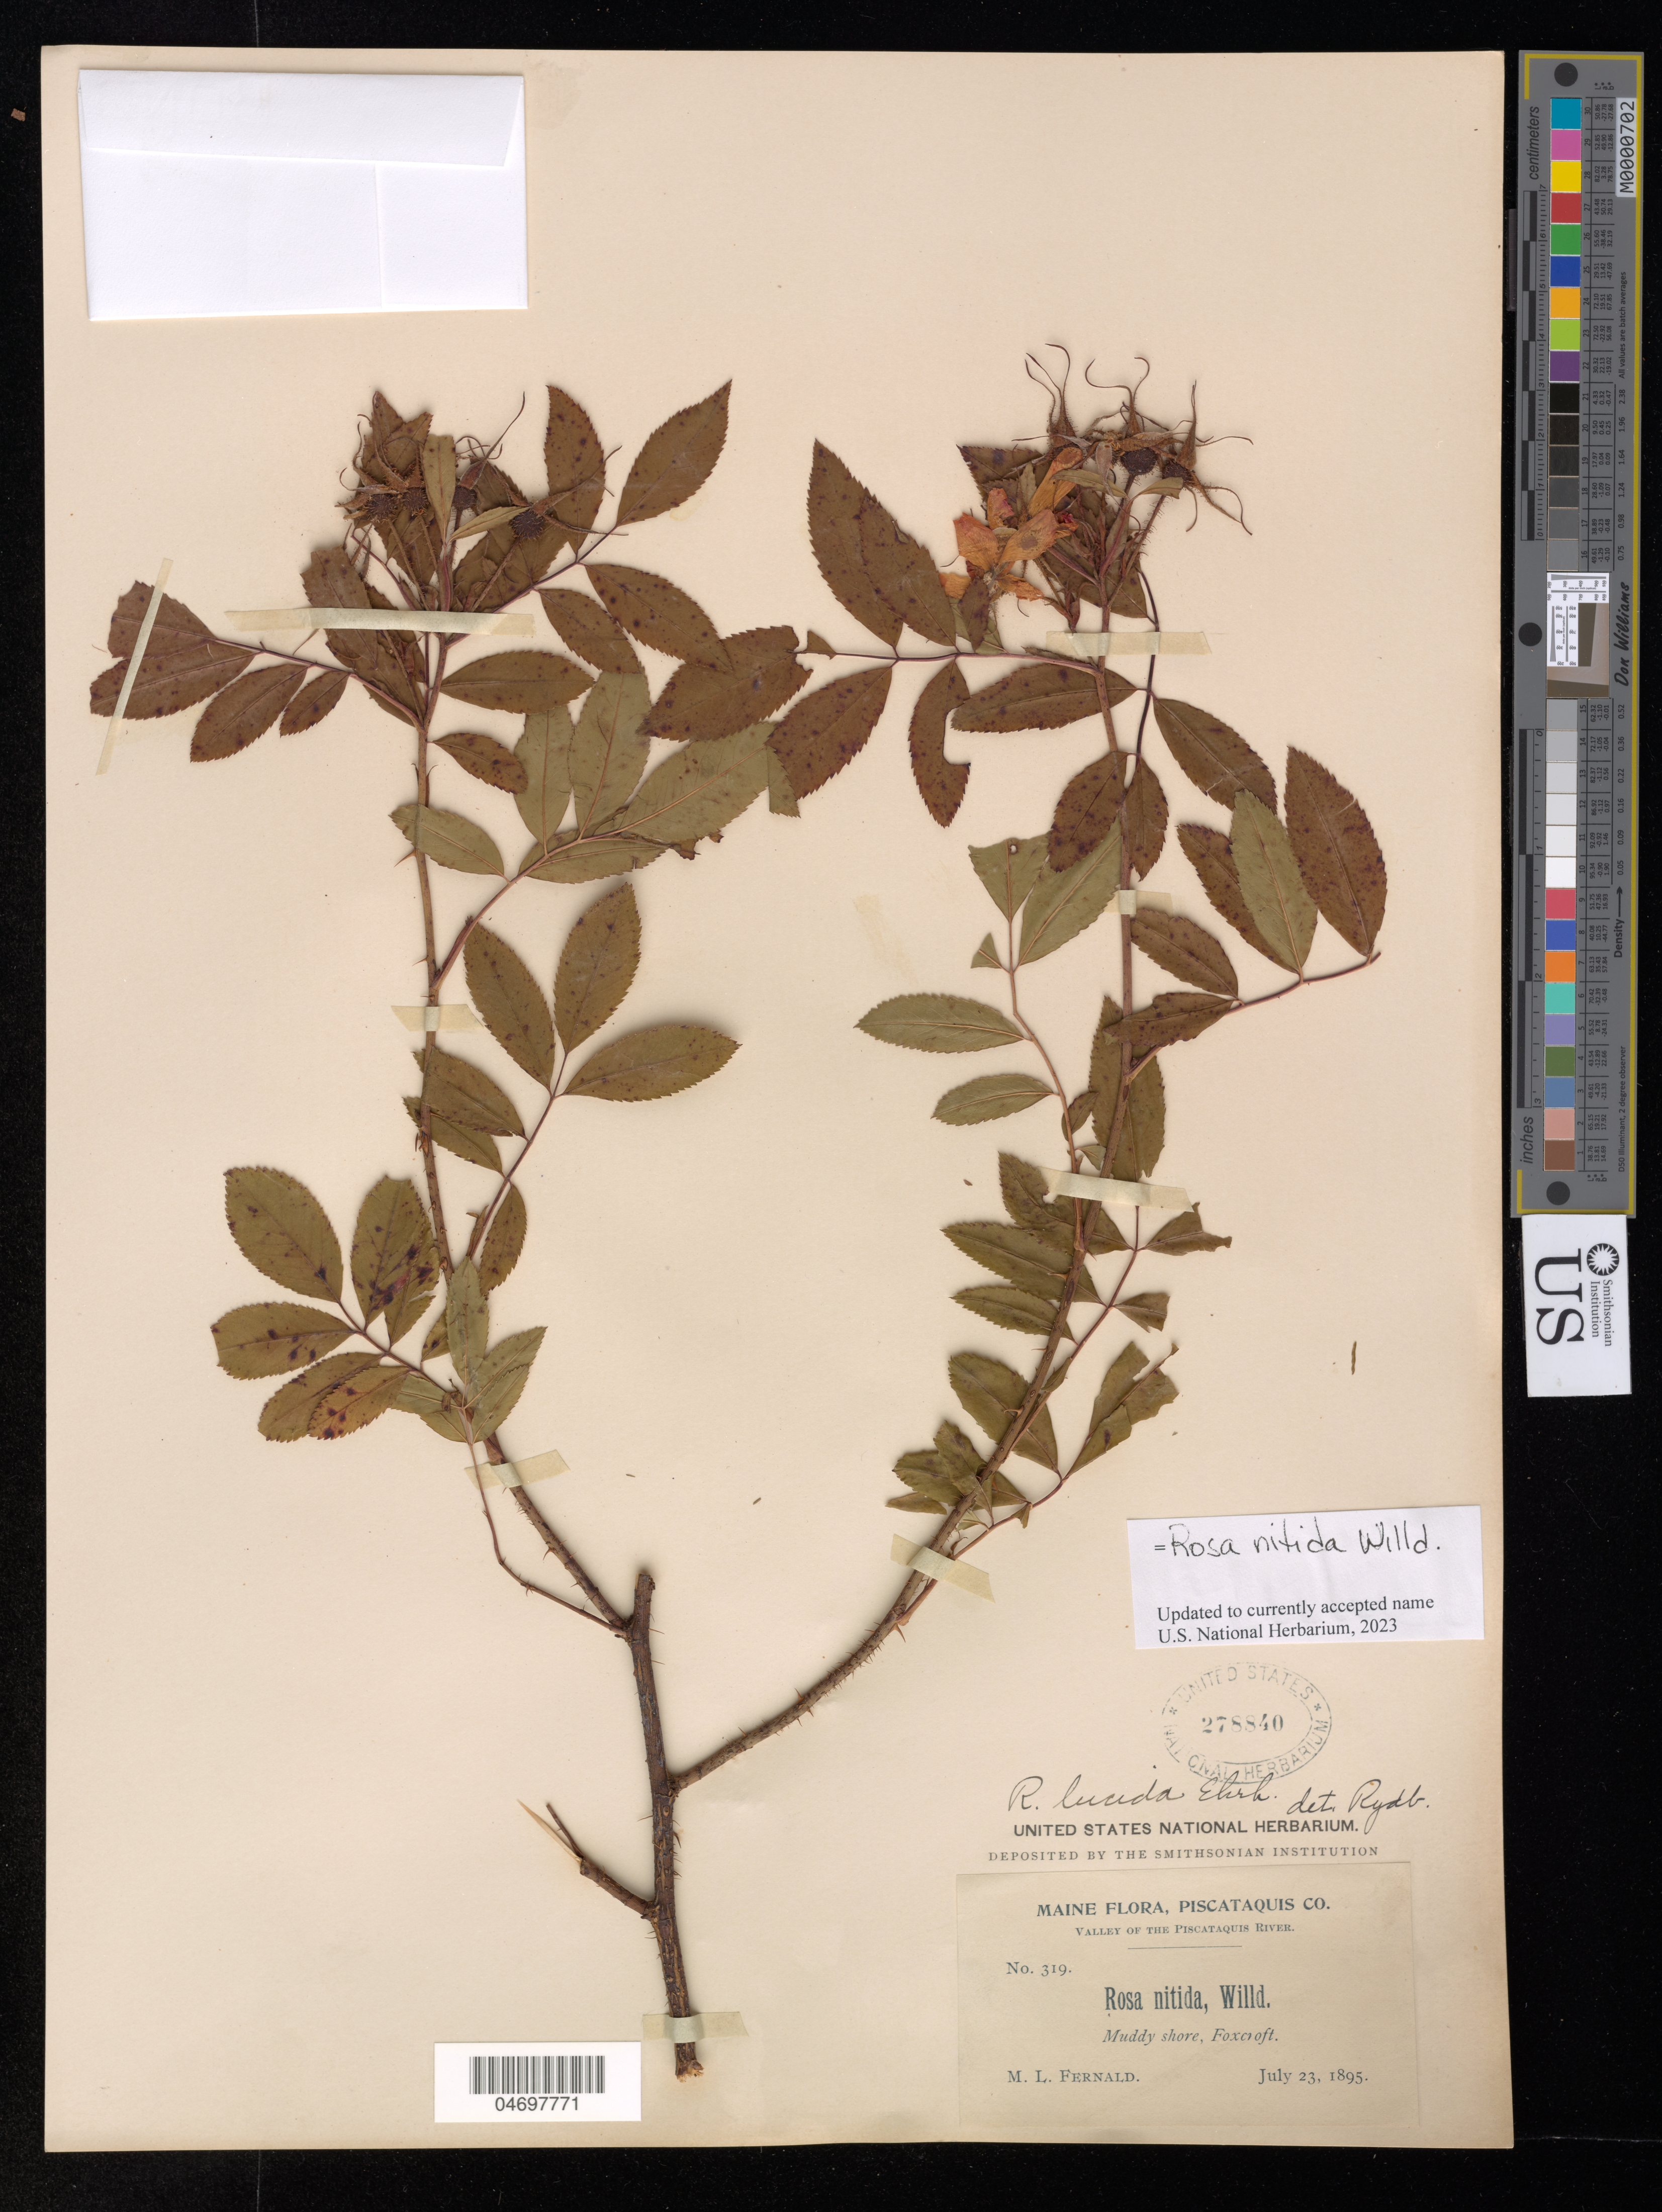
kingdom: Plantae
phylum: Tracheophyta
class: Magnoliopsida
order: Rosales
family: Rosaceae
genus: Rosa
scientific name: Rosa nitida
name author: Willd.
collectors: M. L. Fernald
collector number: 319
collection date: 1895-07-23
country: United States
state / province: Maine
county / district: Piscataquis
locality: Valley of the Piscataquis River. Foxcroft.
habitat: Muddy shore, Foxcroft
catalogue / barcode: US 278840